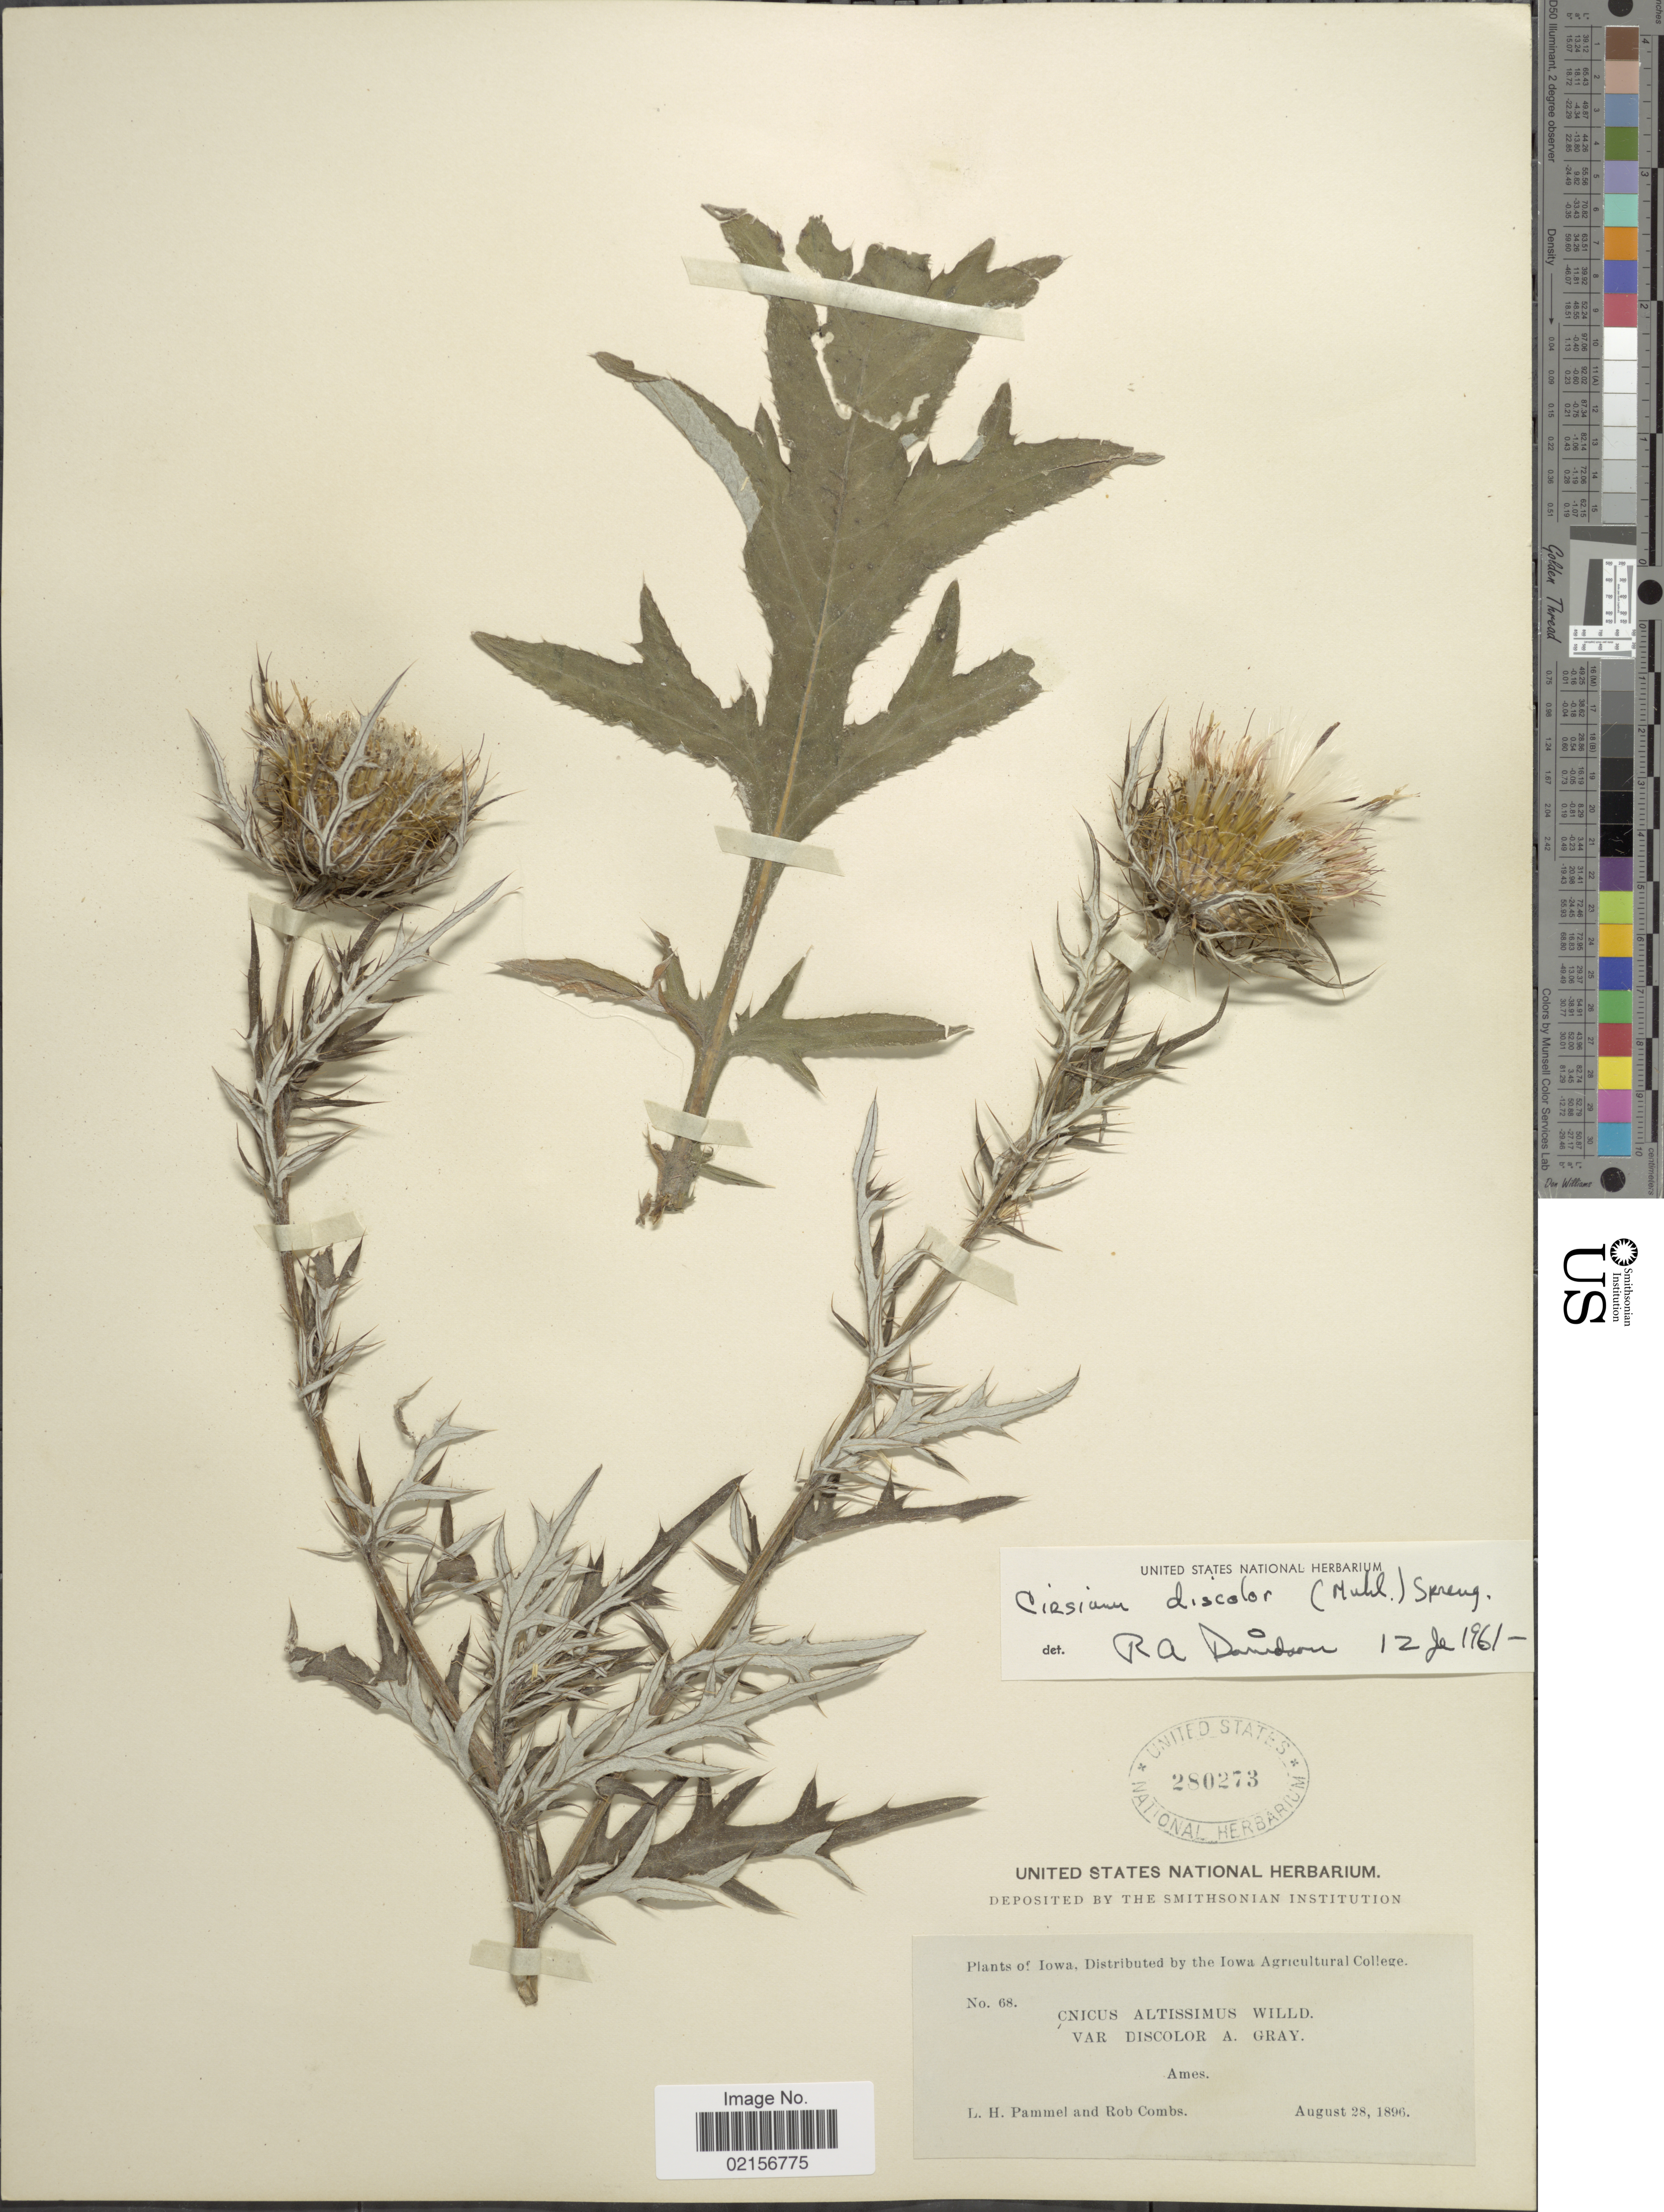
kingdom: Plantae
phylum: Tracheophyta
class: Magnoliopsida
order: Asterales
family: Asteraceae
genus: Cirsium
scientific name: Cirsium discolor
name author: (Muhl. ex Willd.) Spreng.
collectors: L. Pammel & R. Combs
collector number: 68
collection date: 1896-08-28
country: United States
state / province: Iowa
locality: Ames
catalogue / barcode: US 280273